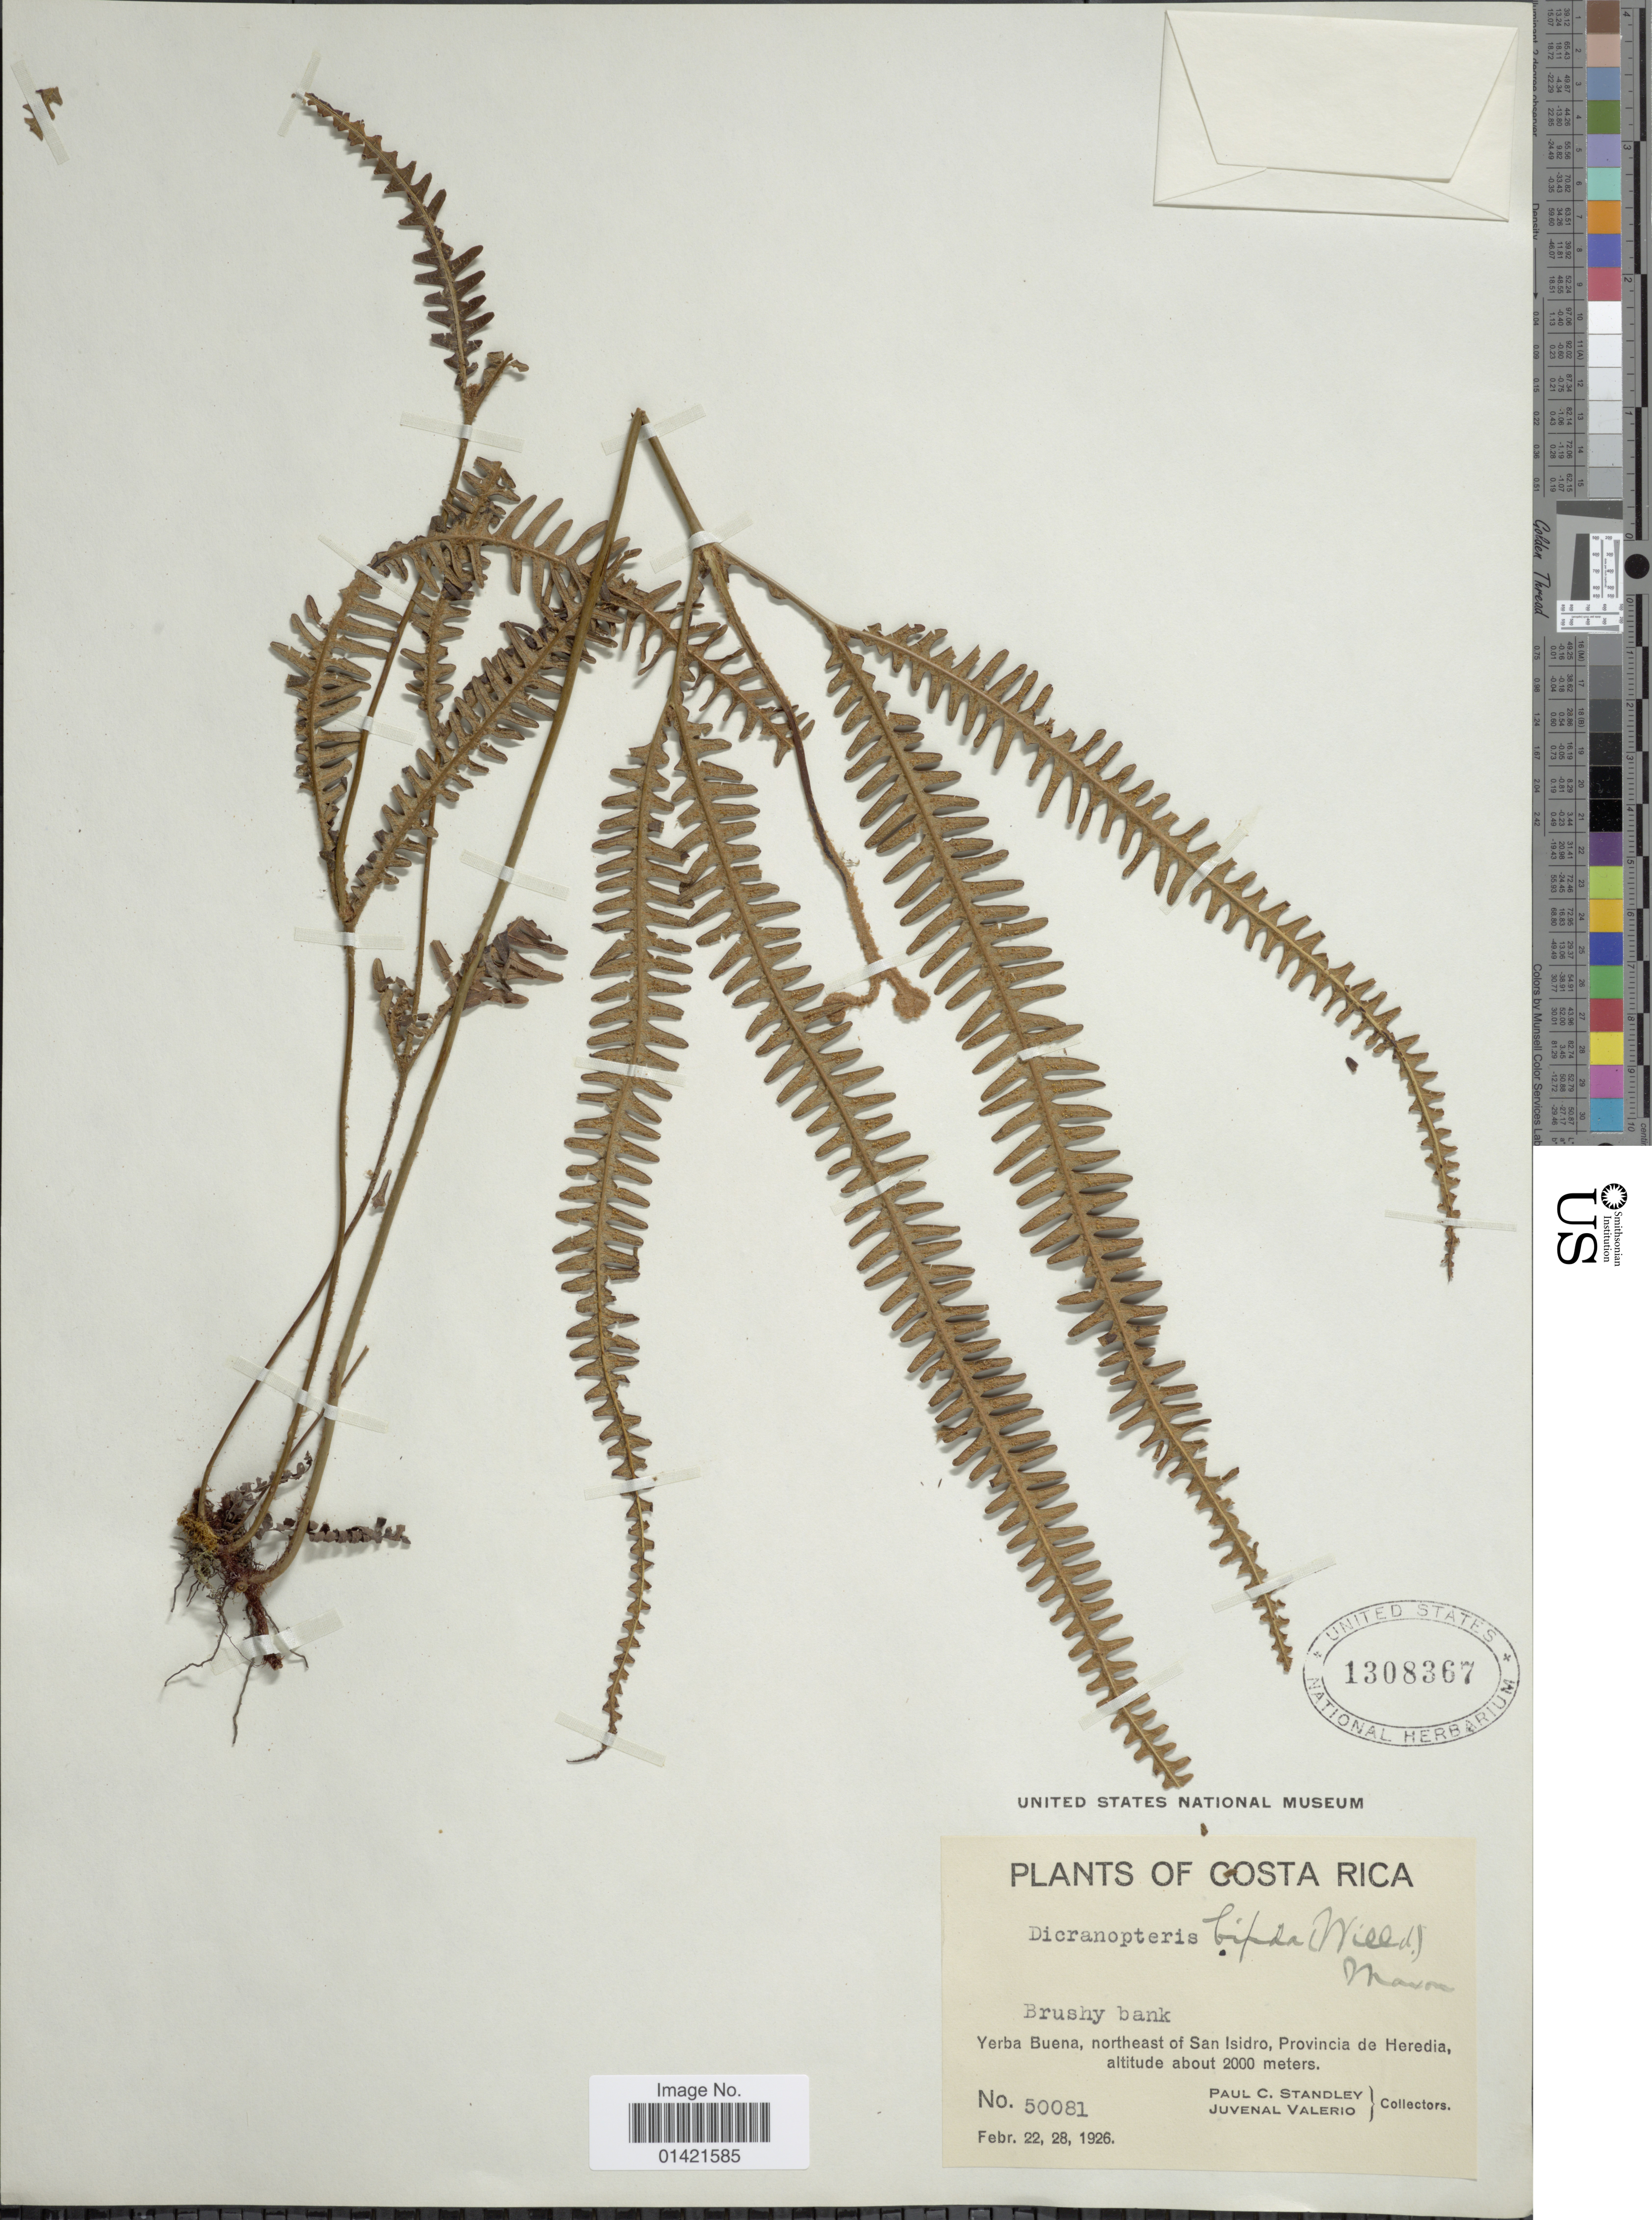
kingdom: Plantae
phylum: Tracheophyta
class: Polypodiopsida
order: Gleicheniales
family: Gleicheniaceae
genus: Sticherus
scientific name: Sticherus bifidus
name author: (Willd.) Ching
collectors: P. C. Standley & J. Valerio R.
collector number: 50081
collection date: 1926-02-22/1926-02-28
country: Costa Rica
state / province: Heredia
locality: Yerba Buena, northeast of San Isidro, Provincia de Heredia.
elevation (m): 2000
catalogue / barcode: US 1308367